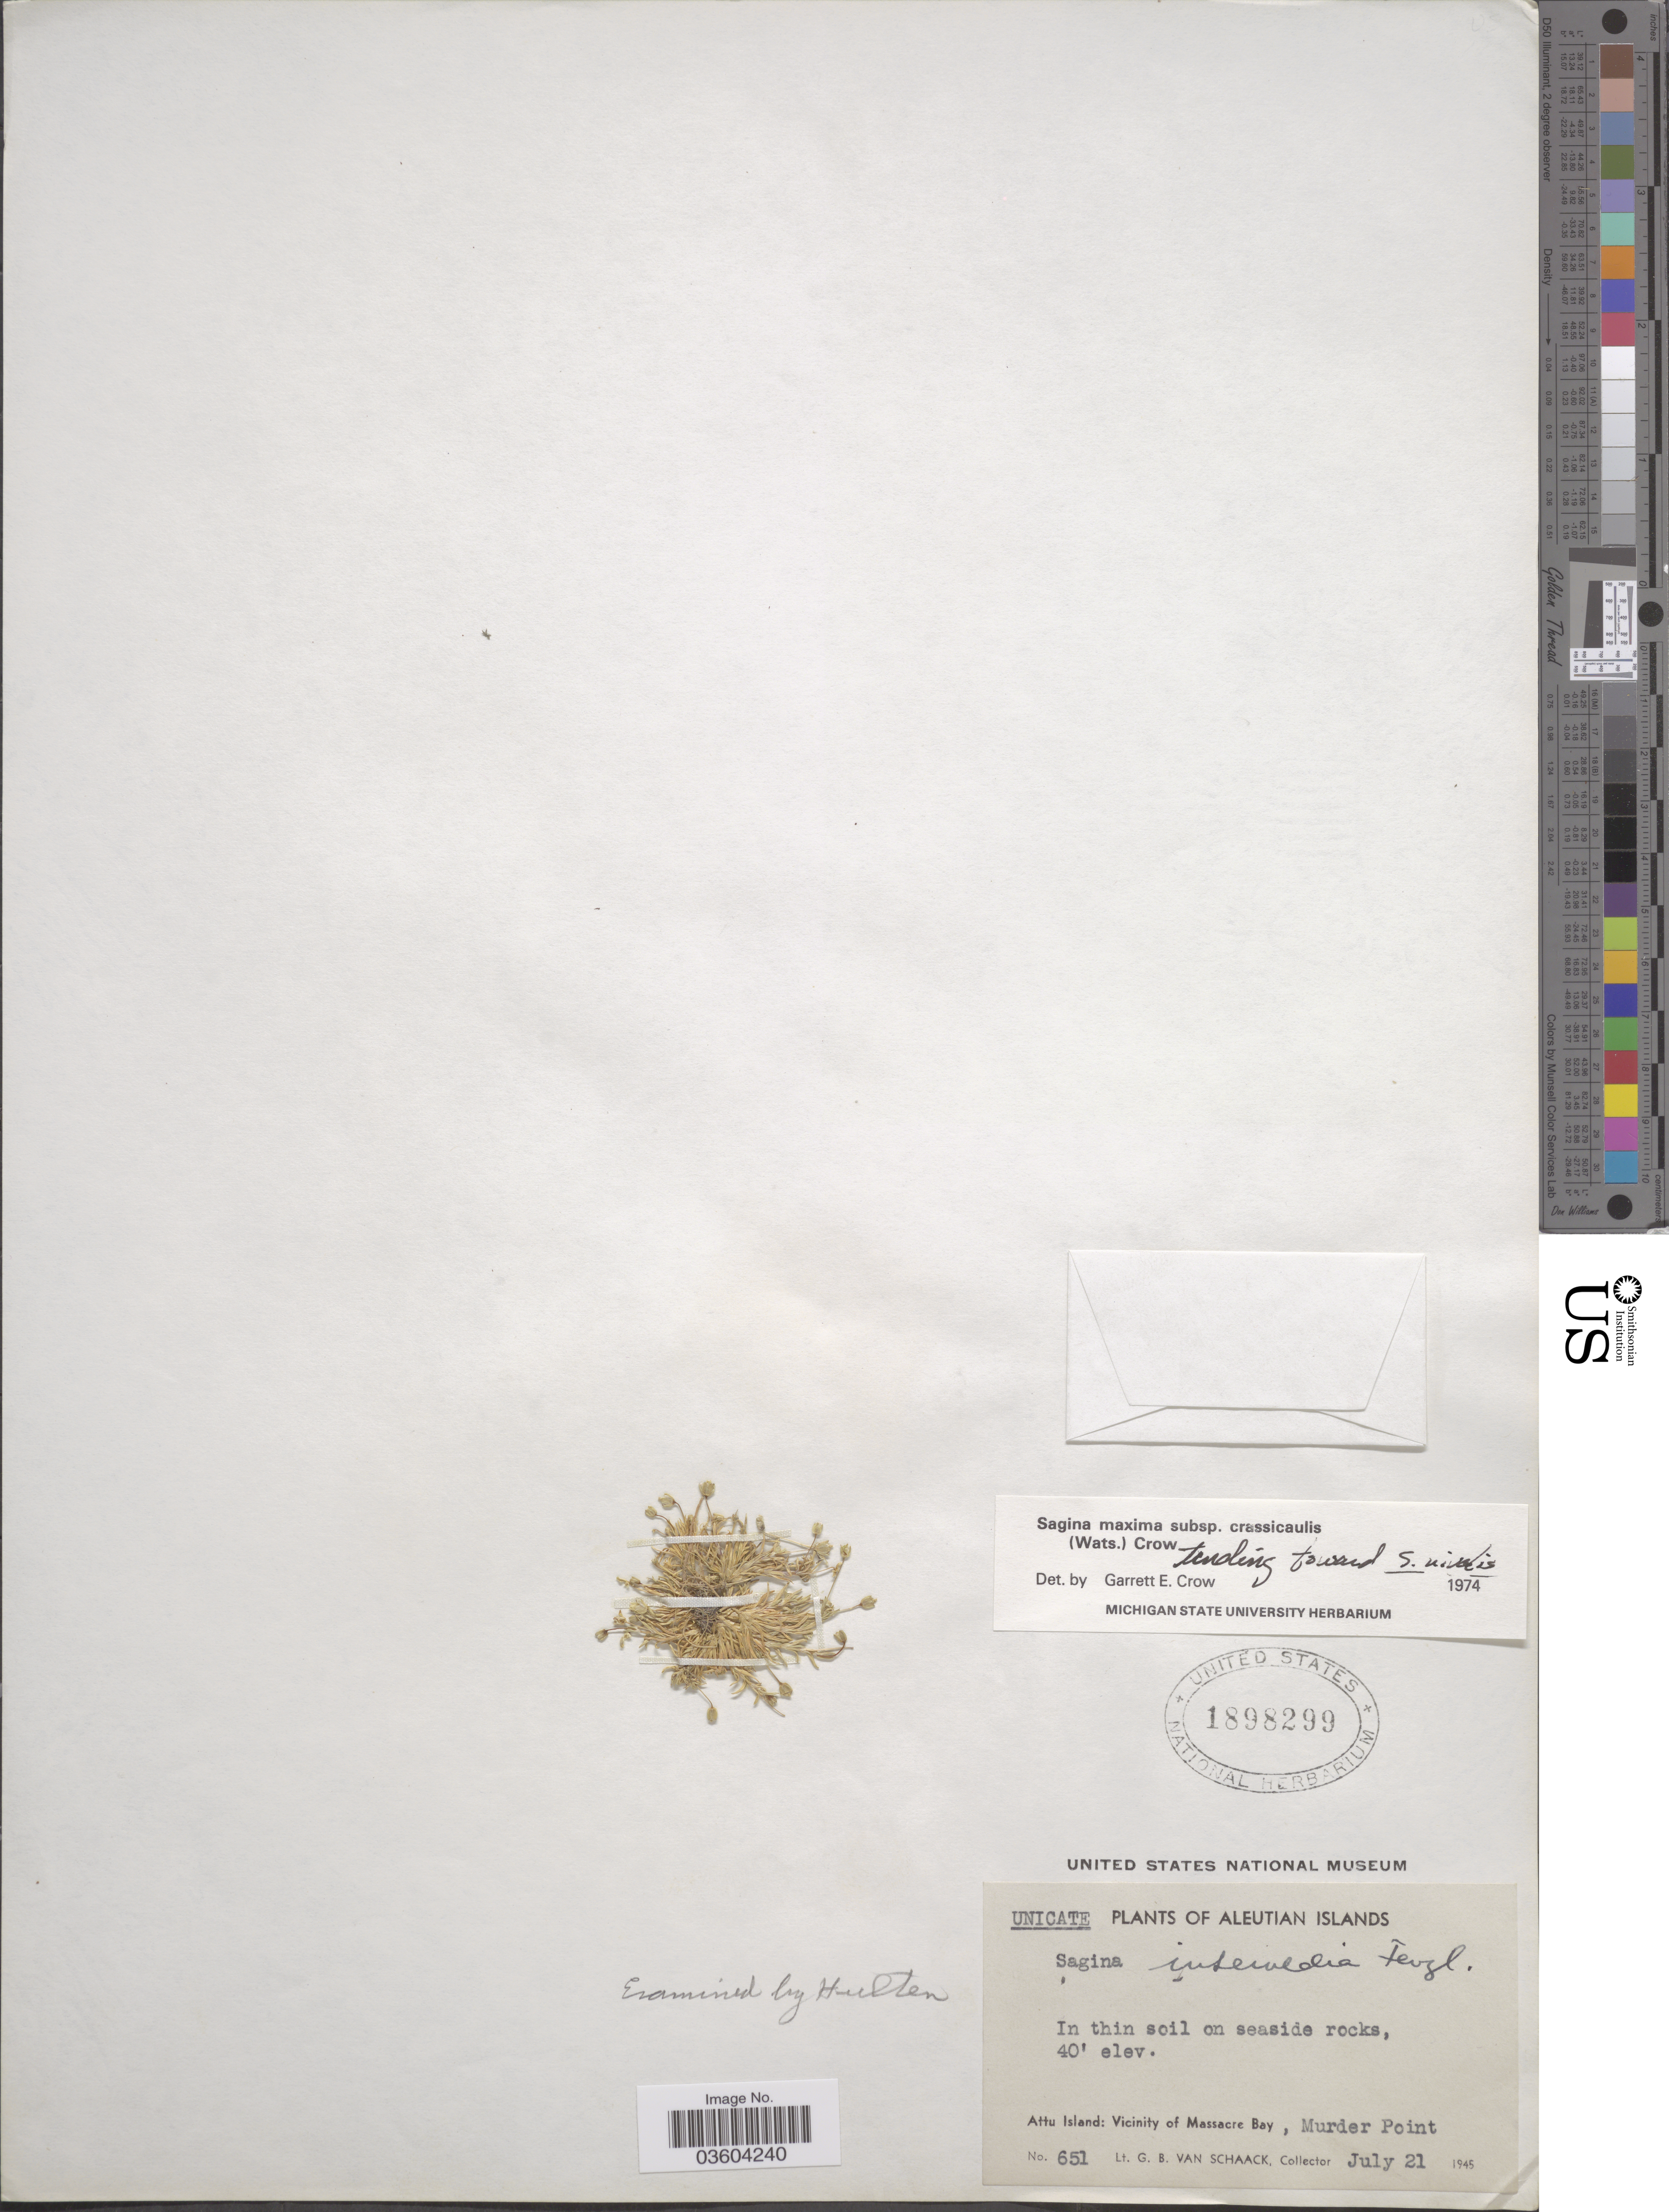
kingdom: Plantae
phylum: Tracheophyta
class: Magnoliopsida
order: Caryophyllales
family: Caryophyllaceae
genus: Sagina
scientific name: Sagina maxima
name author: A. Gray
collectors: G. Van Schaack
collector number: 651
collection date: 1945-07-21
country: United States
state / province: Alaska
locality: Aleutian Islands. Attu Island: Vicinity of Massacre Bay, Murder Point.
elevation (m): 12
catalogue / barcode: US 1898299